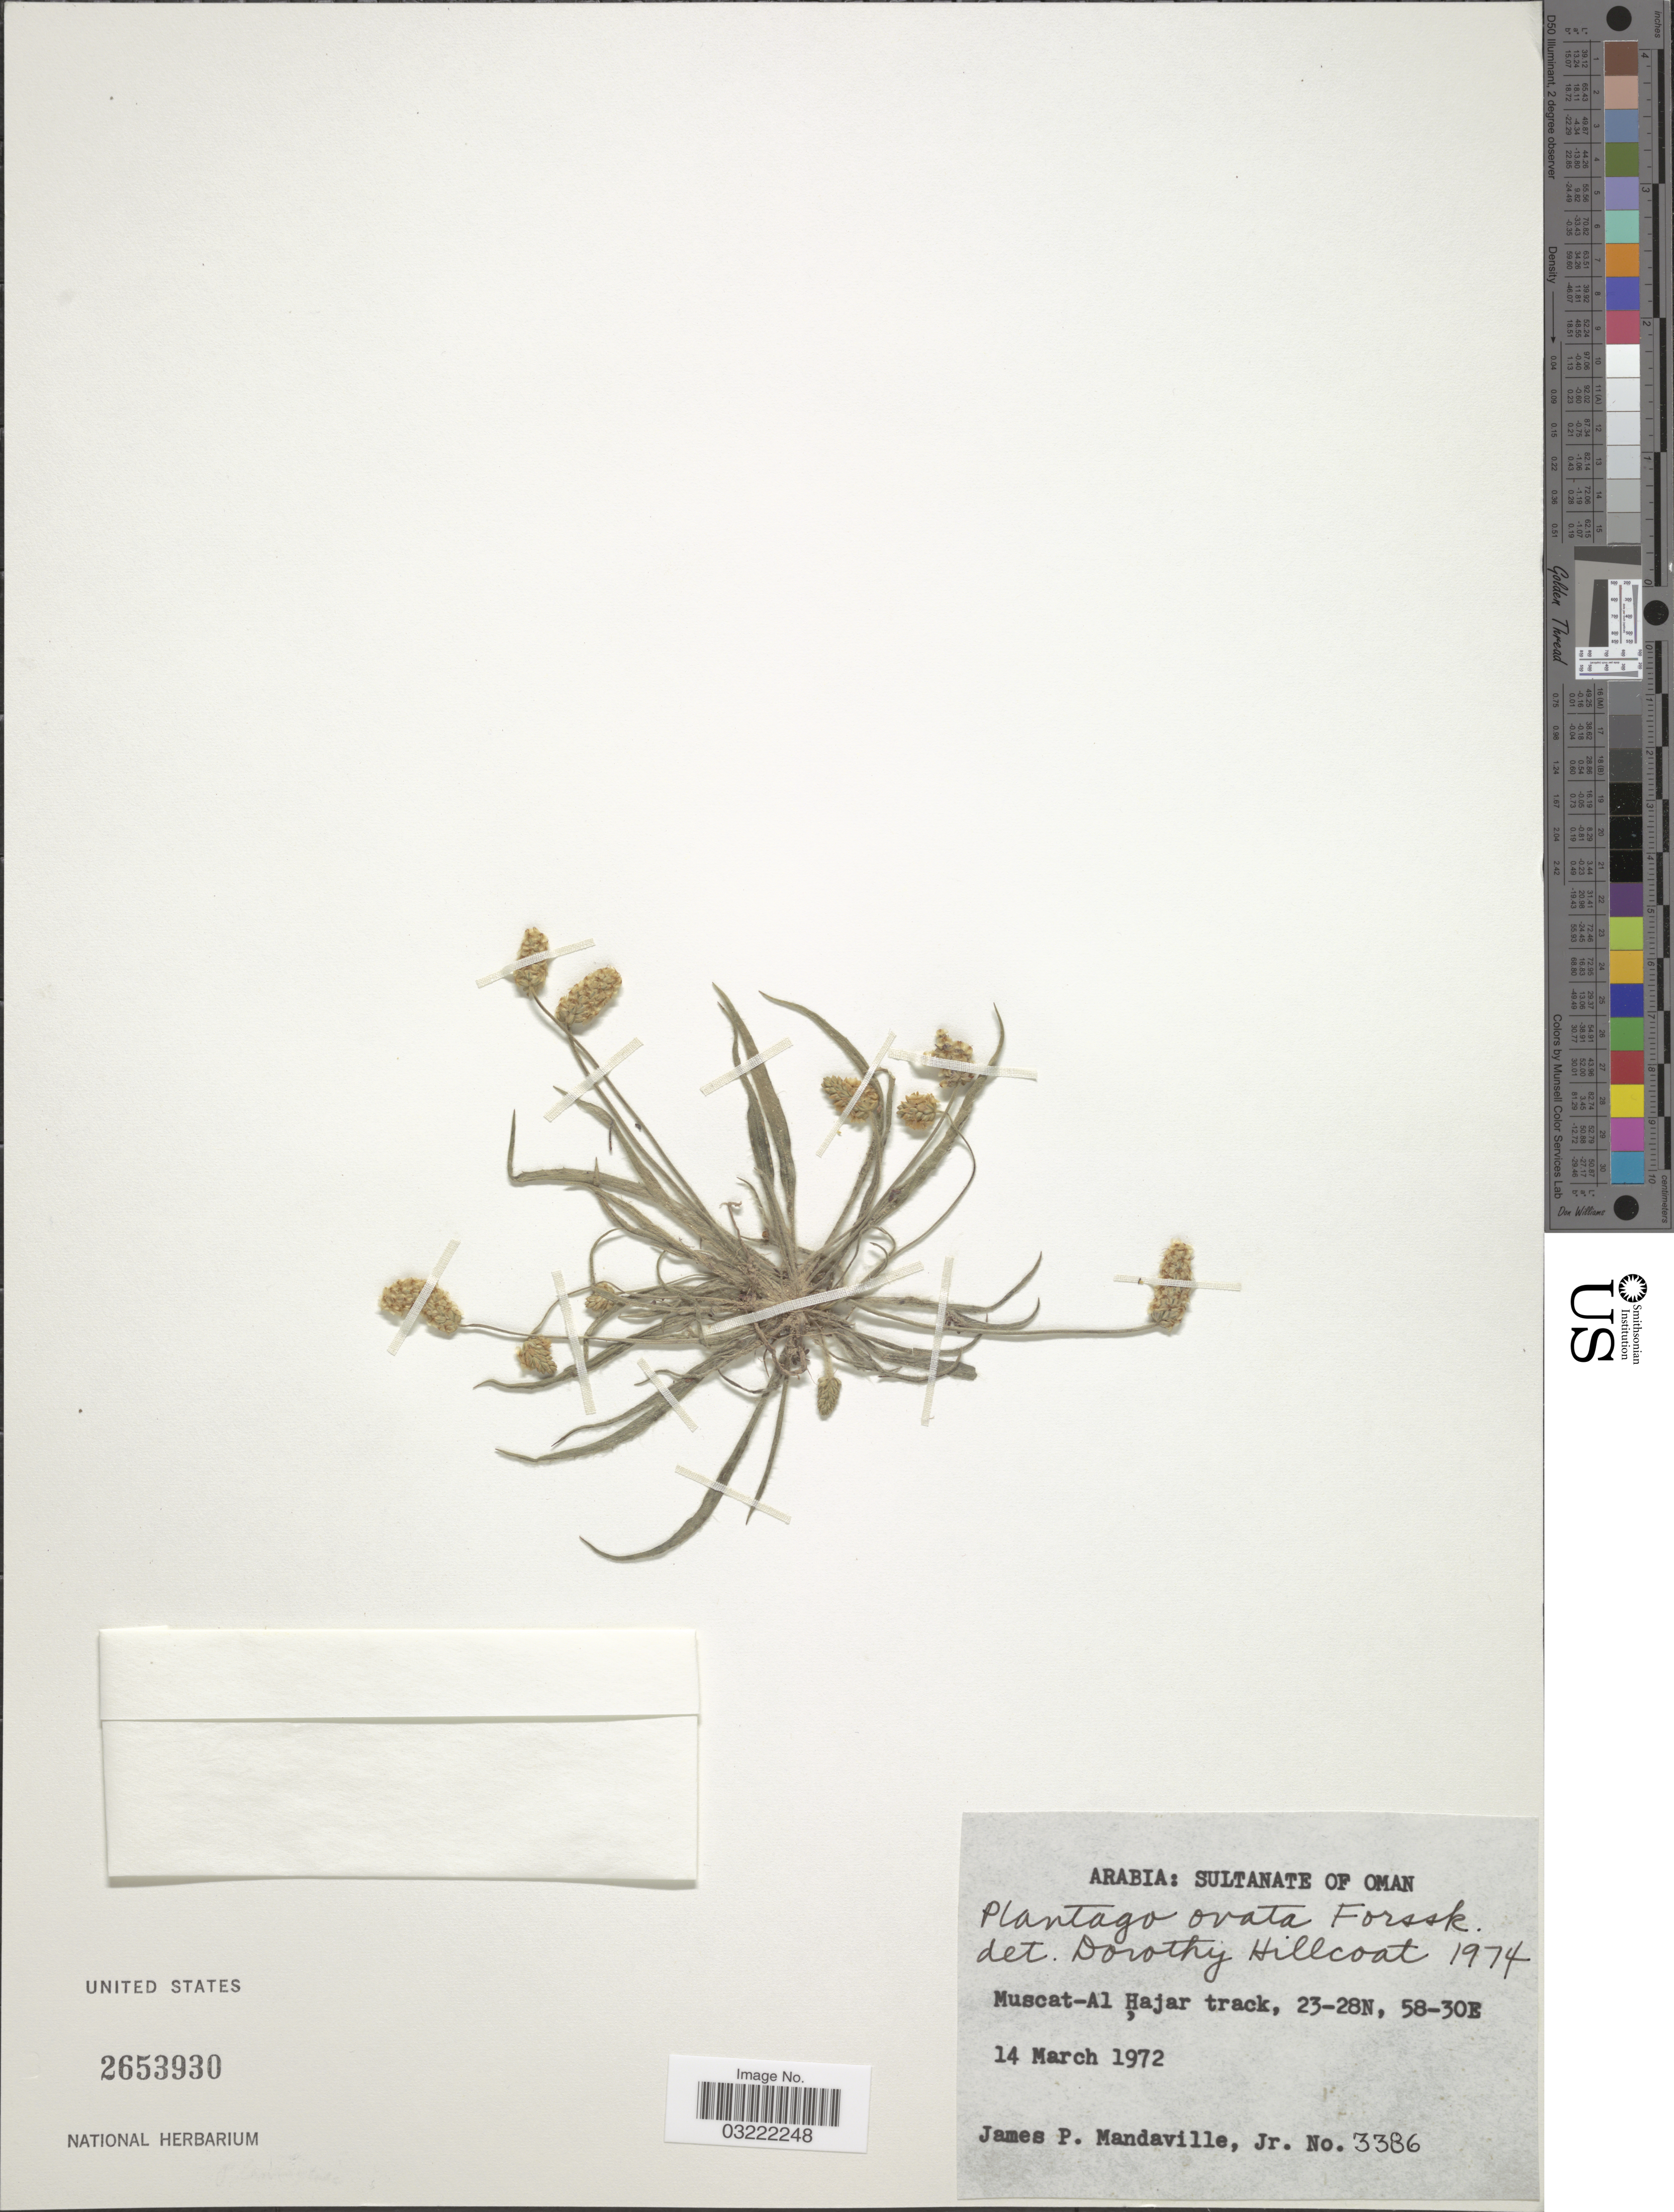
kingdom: Plantae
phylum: Tracheophyta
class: Magnoliopsida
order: Lamiales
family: Plantaginaceae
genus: Plantago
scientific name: Plantago ovata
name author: Forssk.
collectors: J. Mandaville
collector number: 3386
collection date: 1972-03-14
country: Saudi Arabia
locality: Arabia: Sultanate of Oman. Muscat-Al Hajar track.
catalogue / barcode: US 2653930